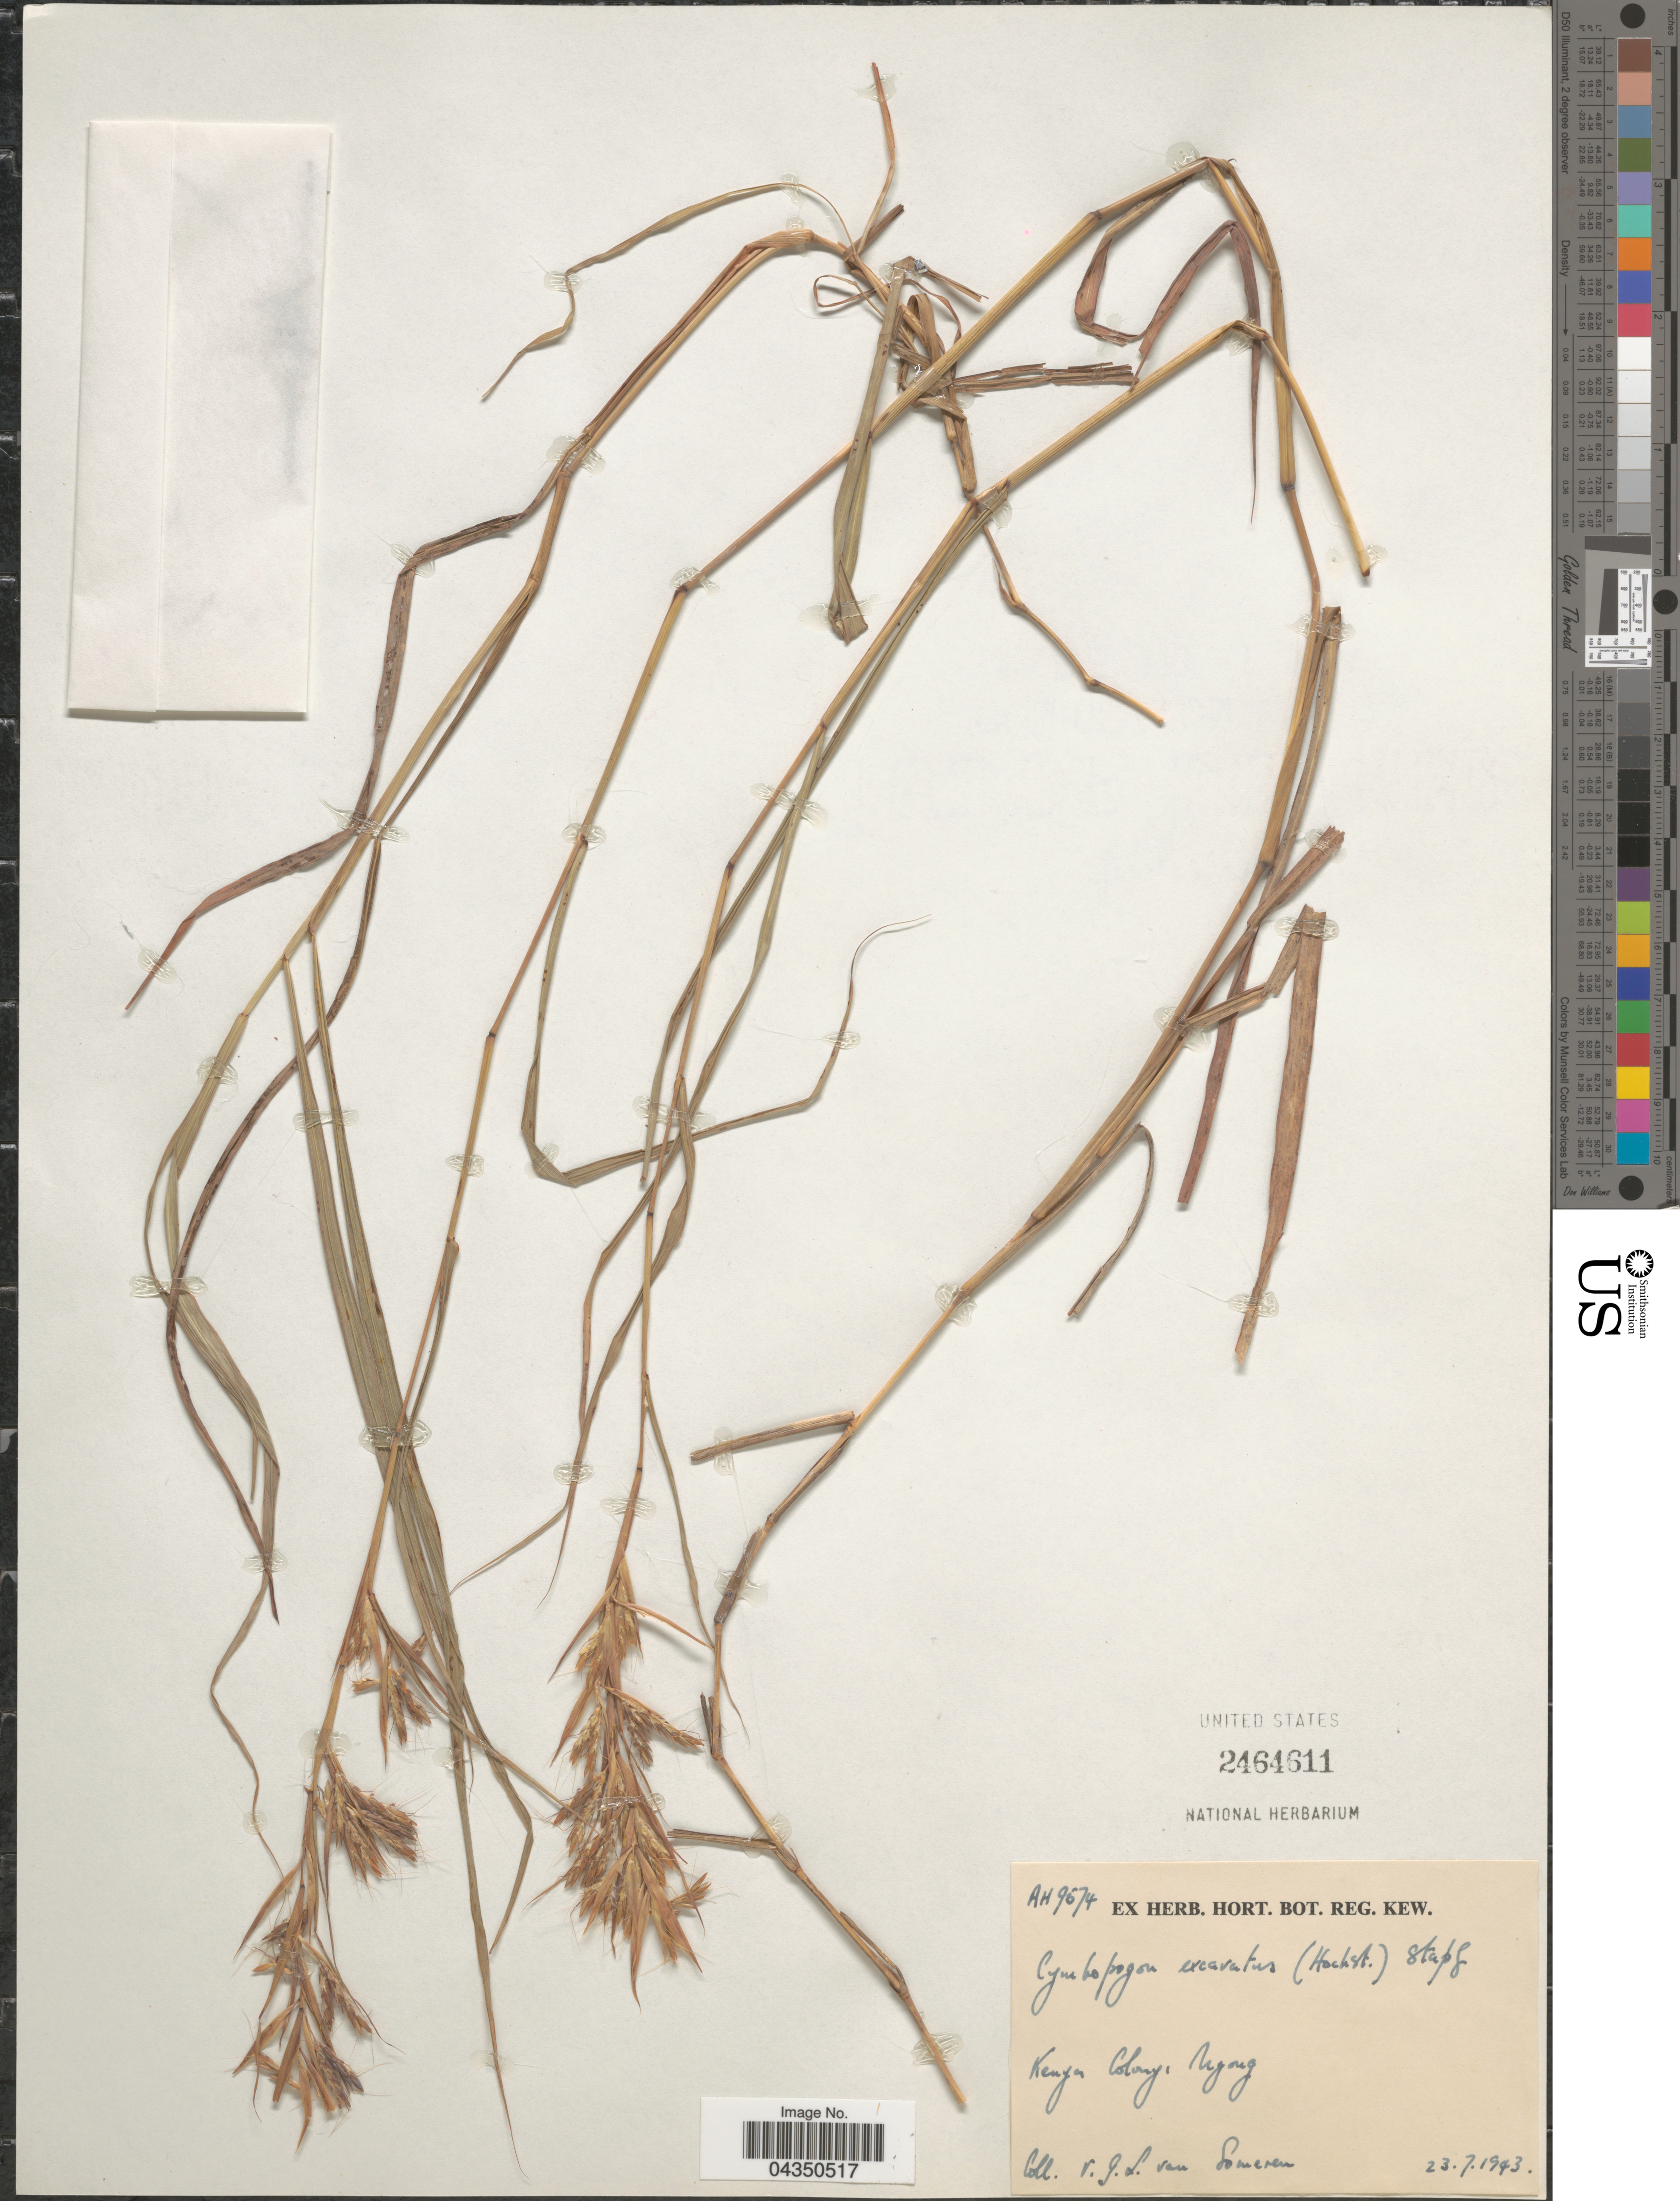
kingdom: Plantae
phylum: Tracheophyta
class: Liliopsida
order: Poales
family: Poaceae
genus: Cymbopogon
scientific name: Cymbopogon caesius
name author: (Nees ex Hook. & Arn.) Stapf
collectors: V. Someren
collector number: AH9574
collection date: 1943-07-23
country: Kenya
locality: Kenya Colony. Ngong.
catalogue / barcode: US 2464611